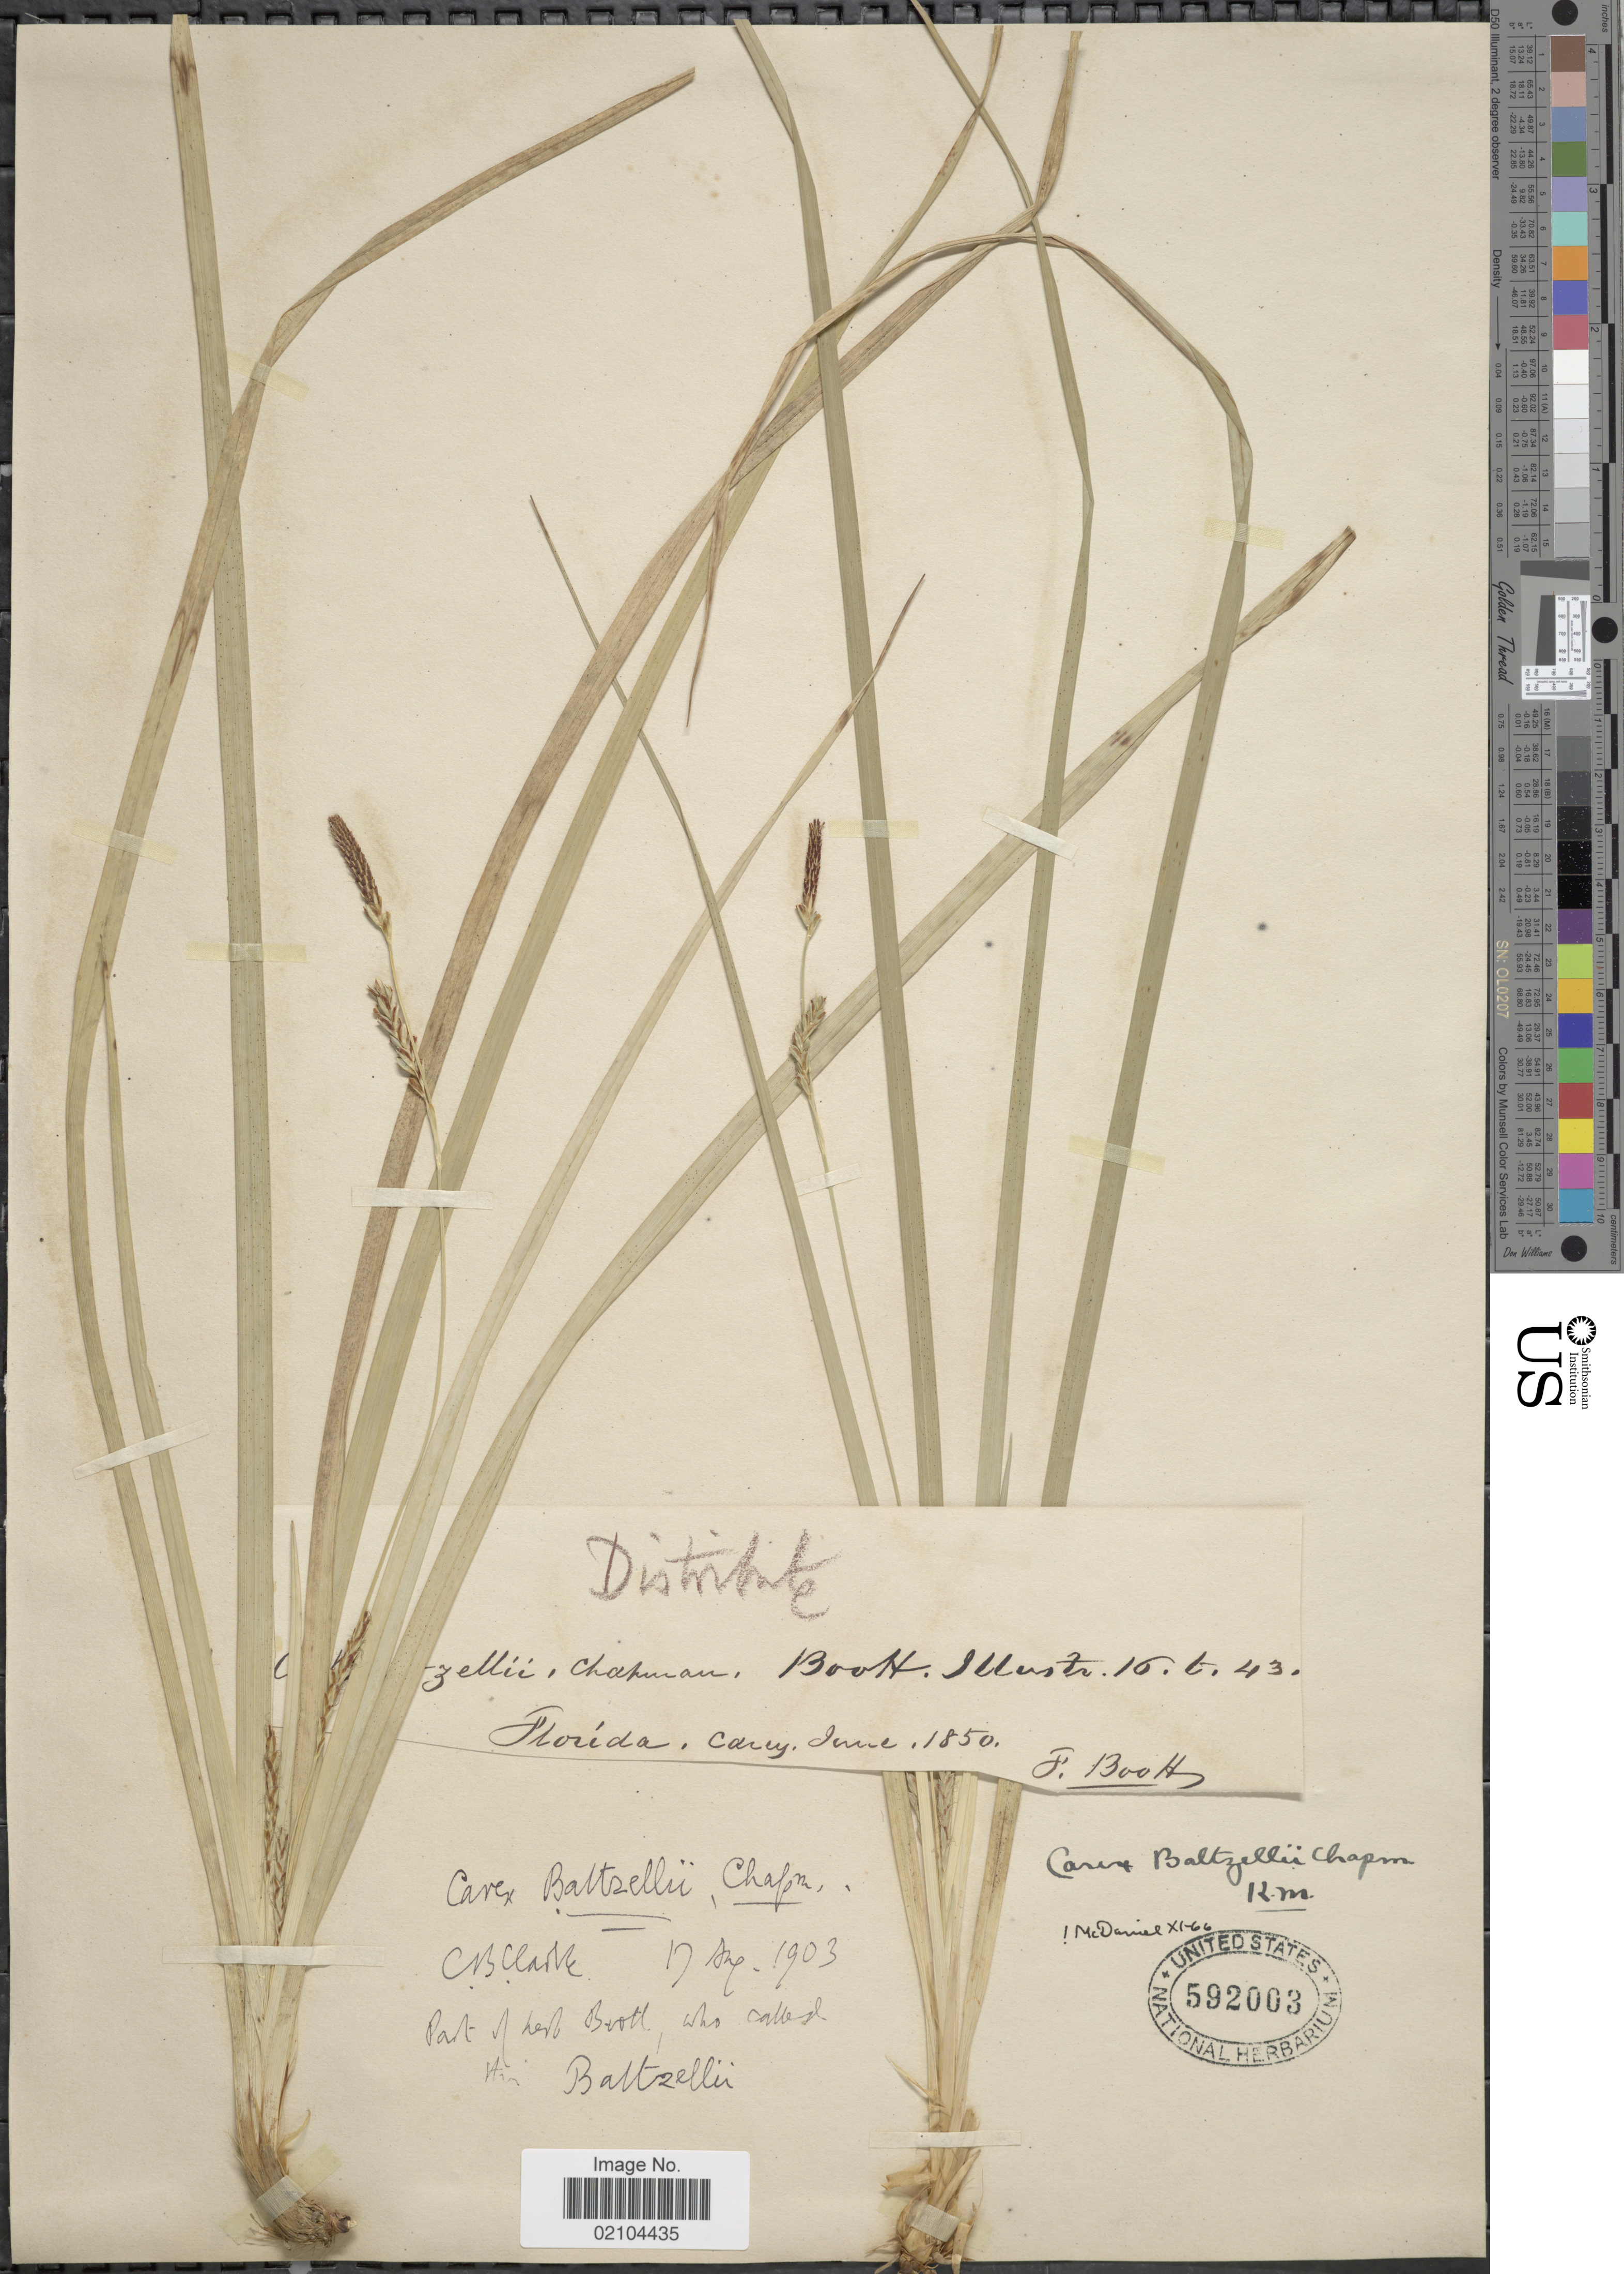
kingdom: Plantae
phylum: Tracheophyta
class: Liliopsida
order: Poales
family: Cyperaceae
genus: Carex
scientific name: Carex baltzellii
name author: Chapm. ex Dewey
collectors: F. M. B. Boott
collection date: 1850-06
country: United States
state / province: Florida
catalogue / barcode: US 592003